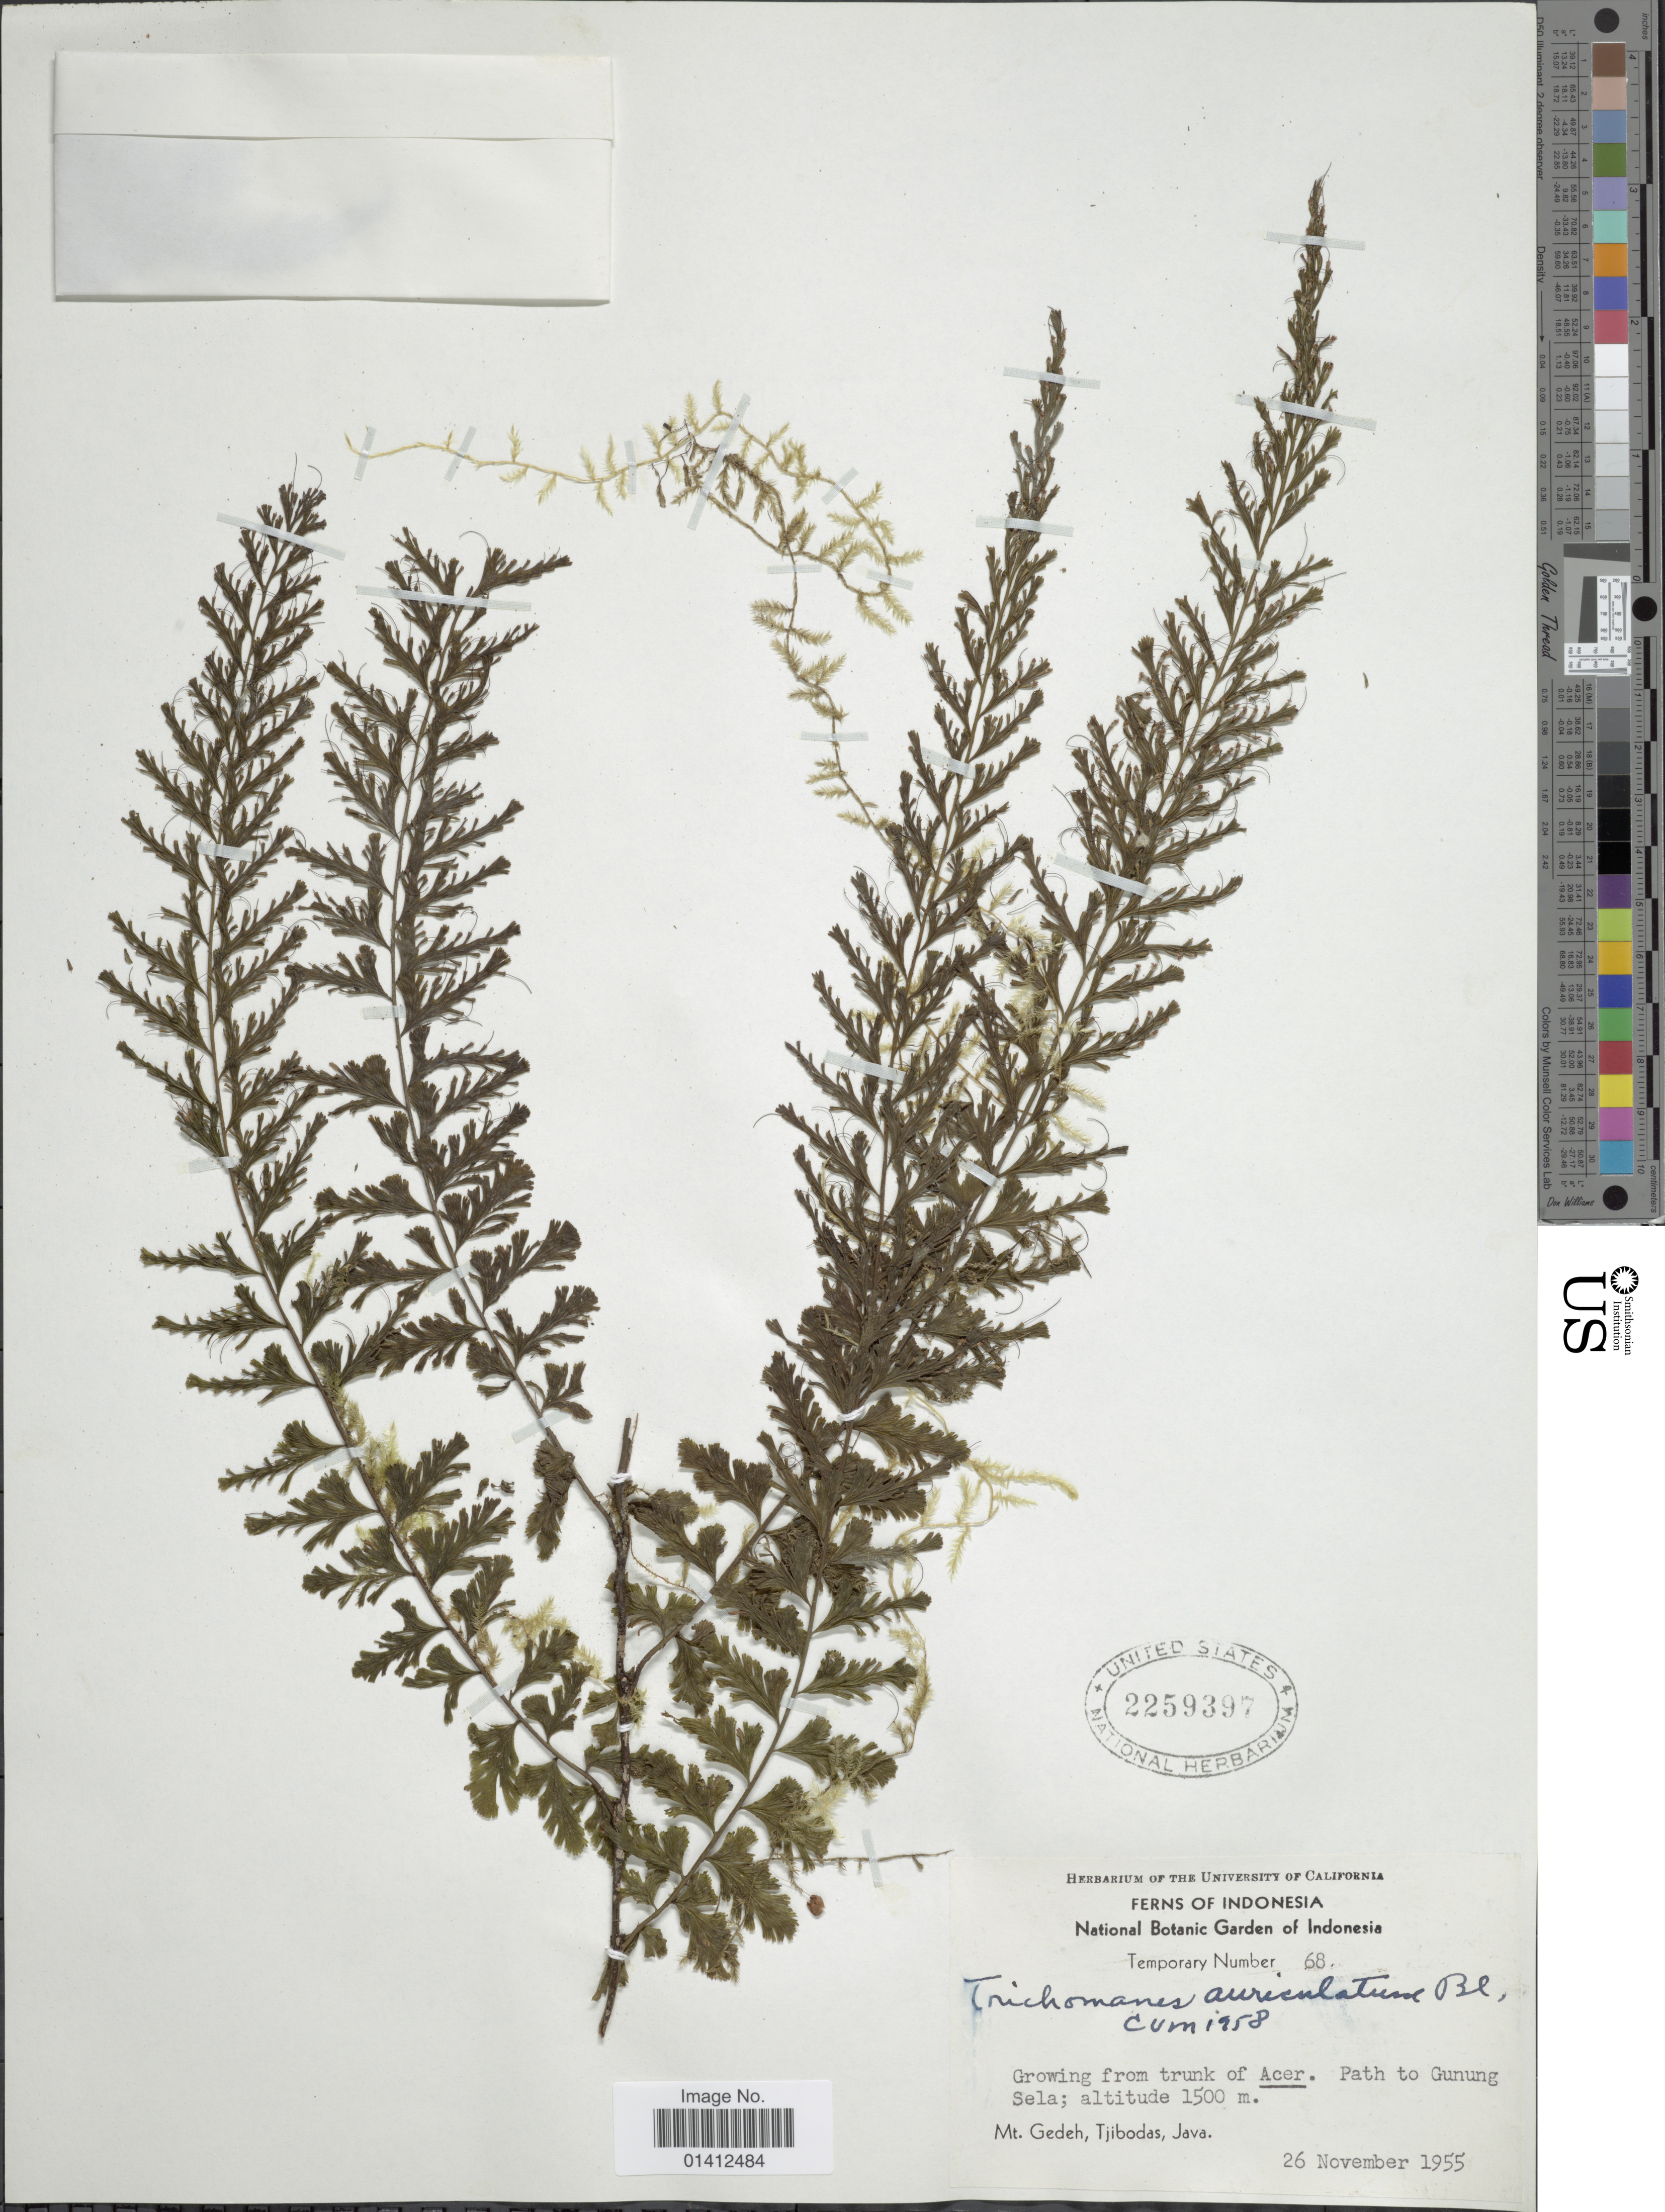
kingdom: Plantae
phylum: Tracheophyta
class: Polypodiopsida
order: Hymenophyllales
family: Hymenophyllaceae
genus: Vandenboschia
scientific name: Vandenboschia auriculata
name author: (Blume) Copel.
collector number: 68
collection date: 1955-11-26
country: Indonesia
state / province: Java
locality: Path to Gunung Sela, Mt gedeh, Tjibodas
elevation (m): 1500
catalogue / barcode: US 2259397